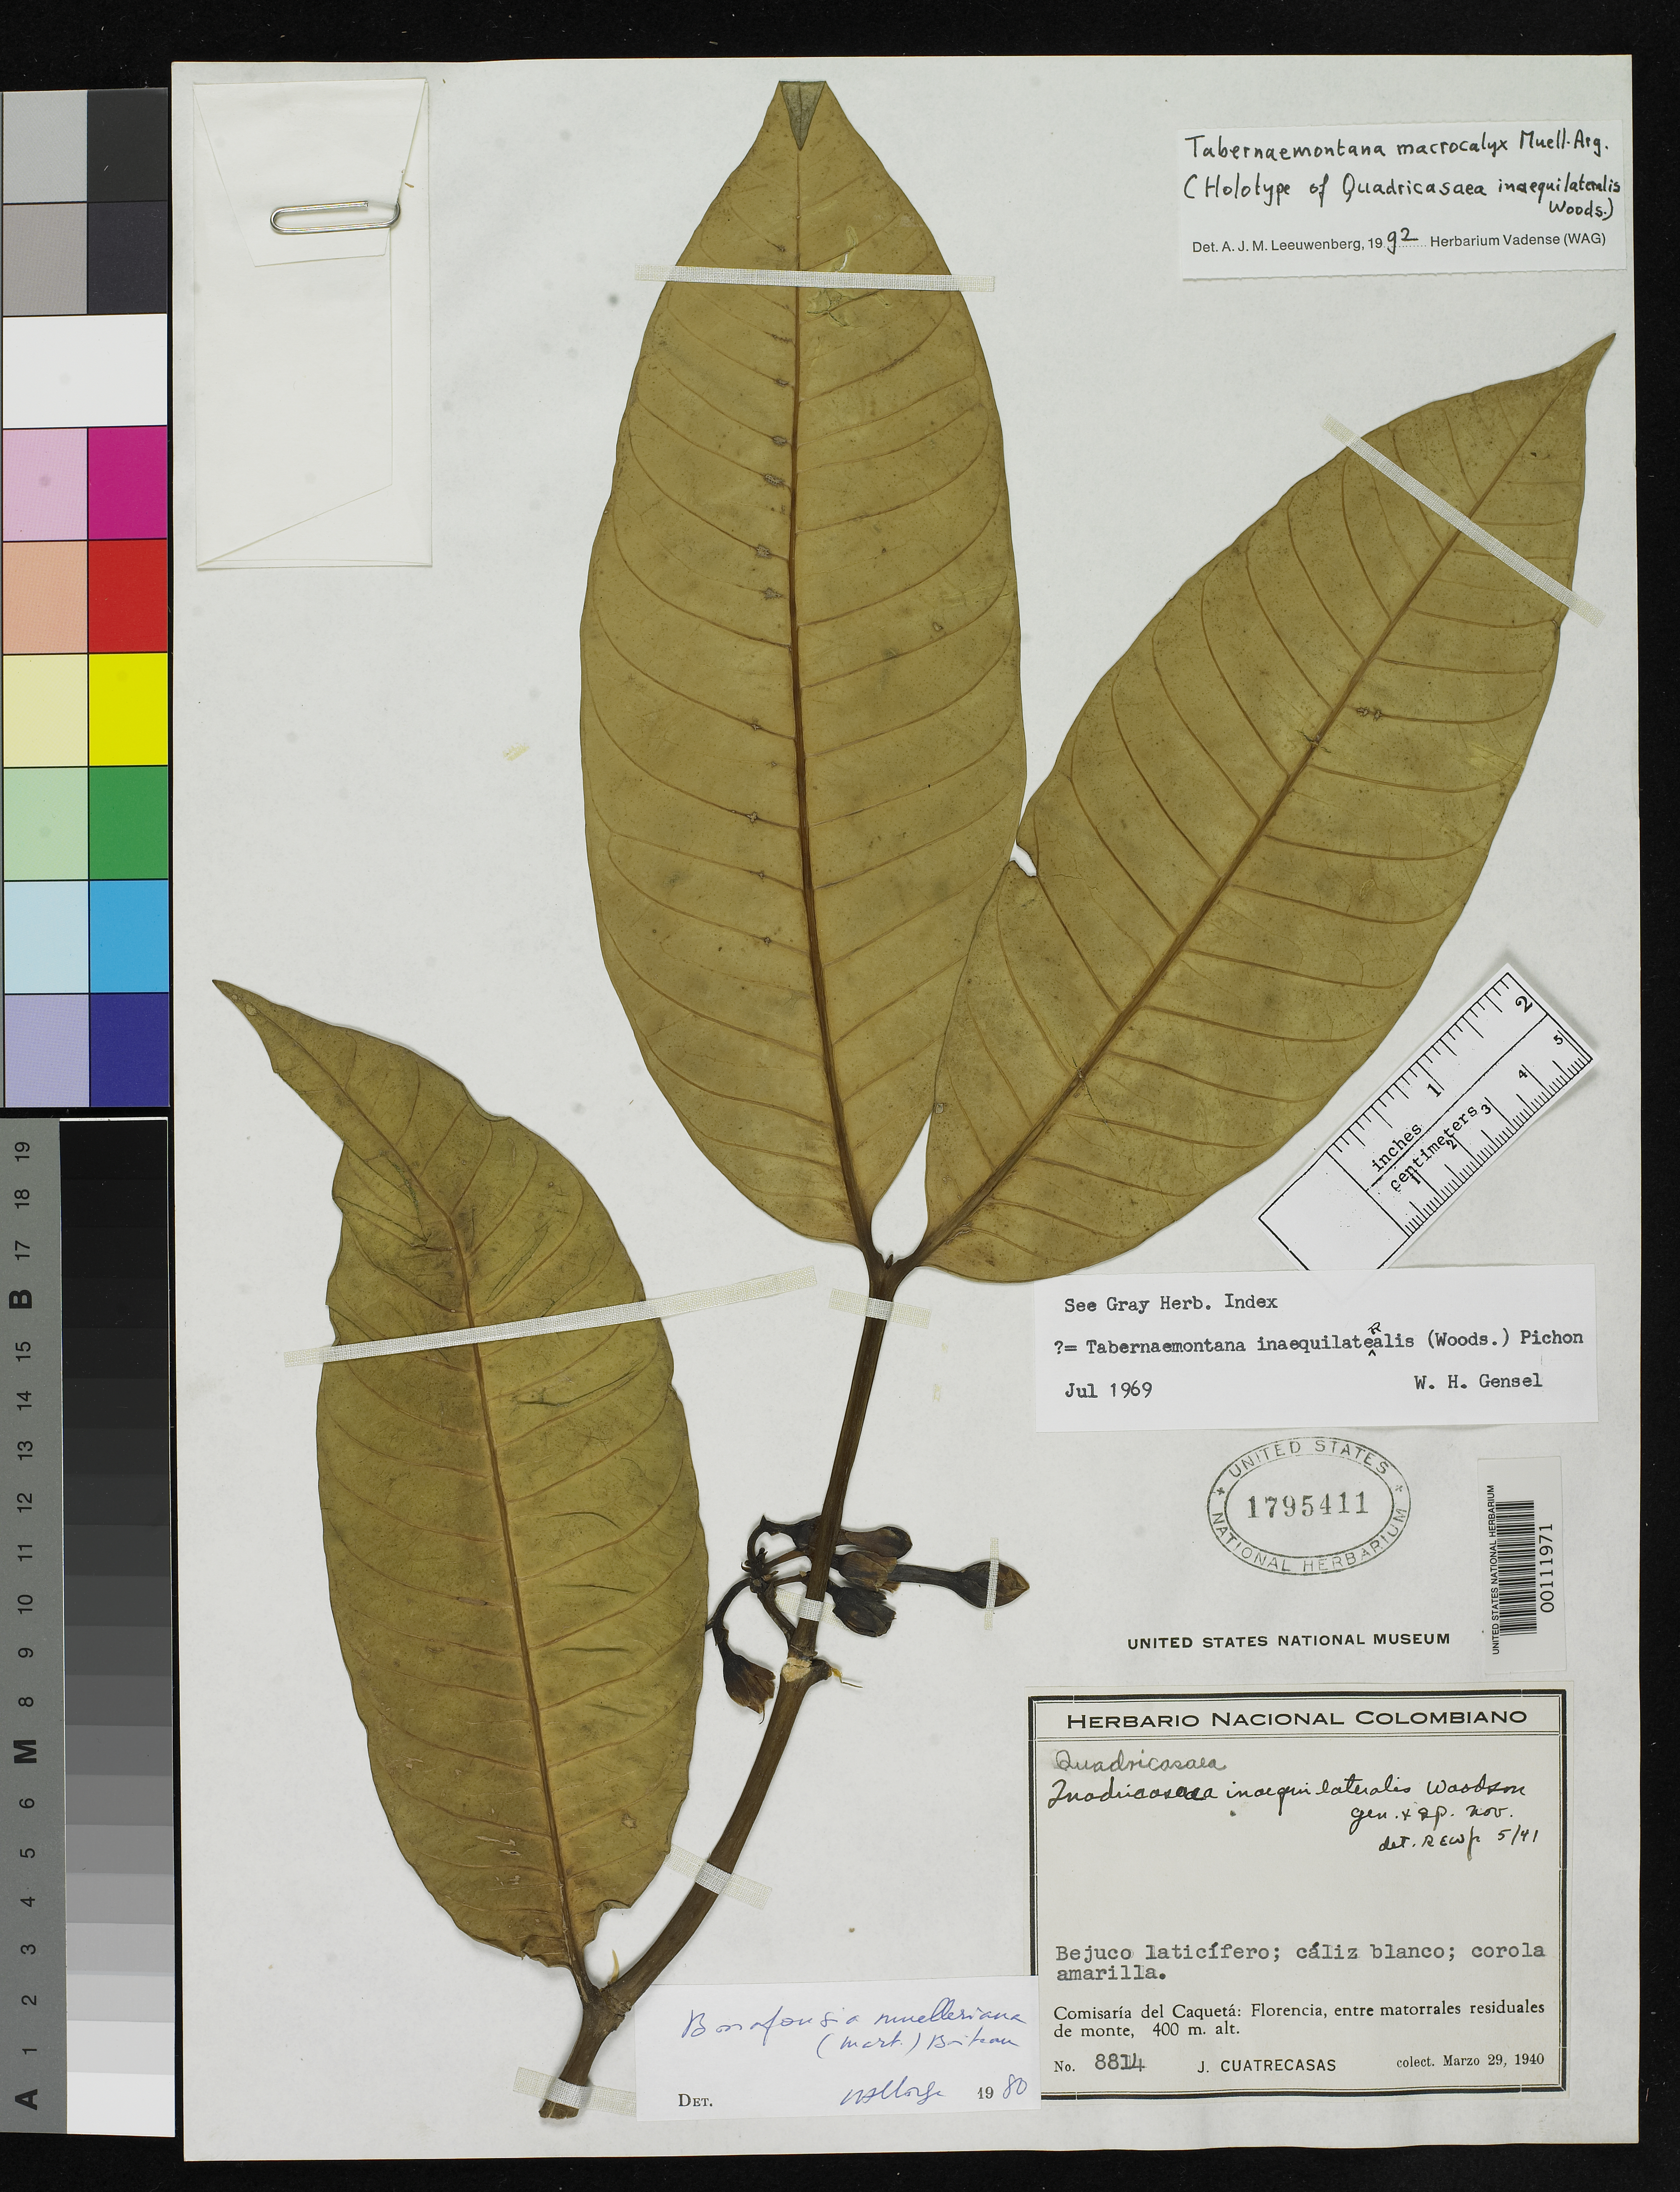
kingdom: Plantae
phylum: Tracheophyta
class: Magnoliopsida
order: Gentianales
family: Apocynaceae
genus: Quadricasaea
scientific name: Quadricasaea inaequilateralis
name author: Woodson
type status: Holotype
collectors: J. Cuatrecasas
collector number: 8814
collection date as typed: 29 Mar 1940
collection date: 1940-03-29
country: Colombia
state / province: Caquetá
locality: Florencia.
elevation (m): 400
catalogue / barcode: US 1795411